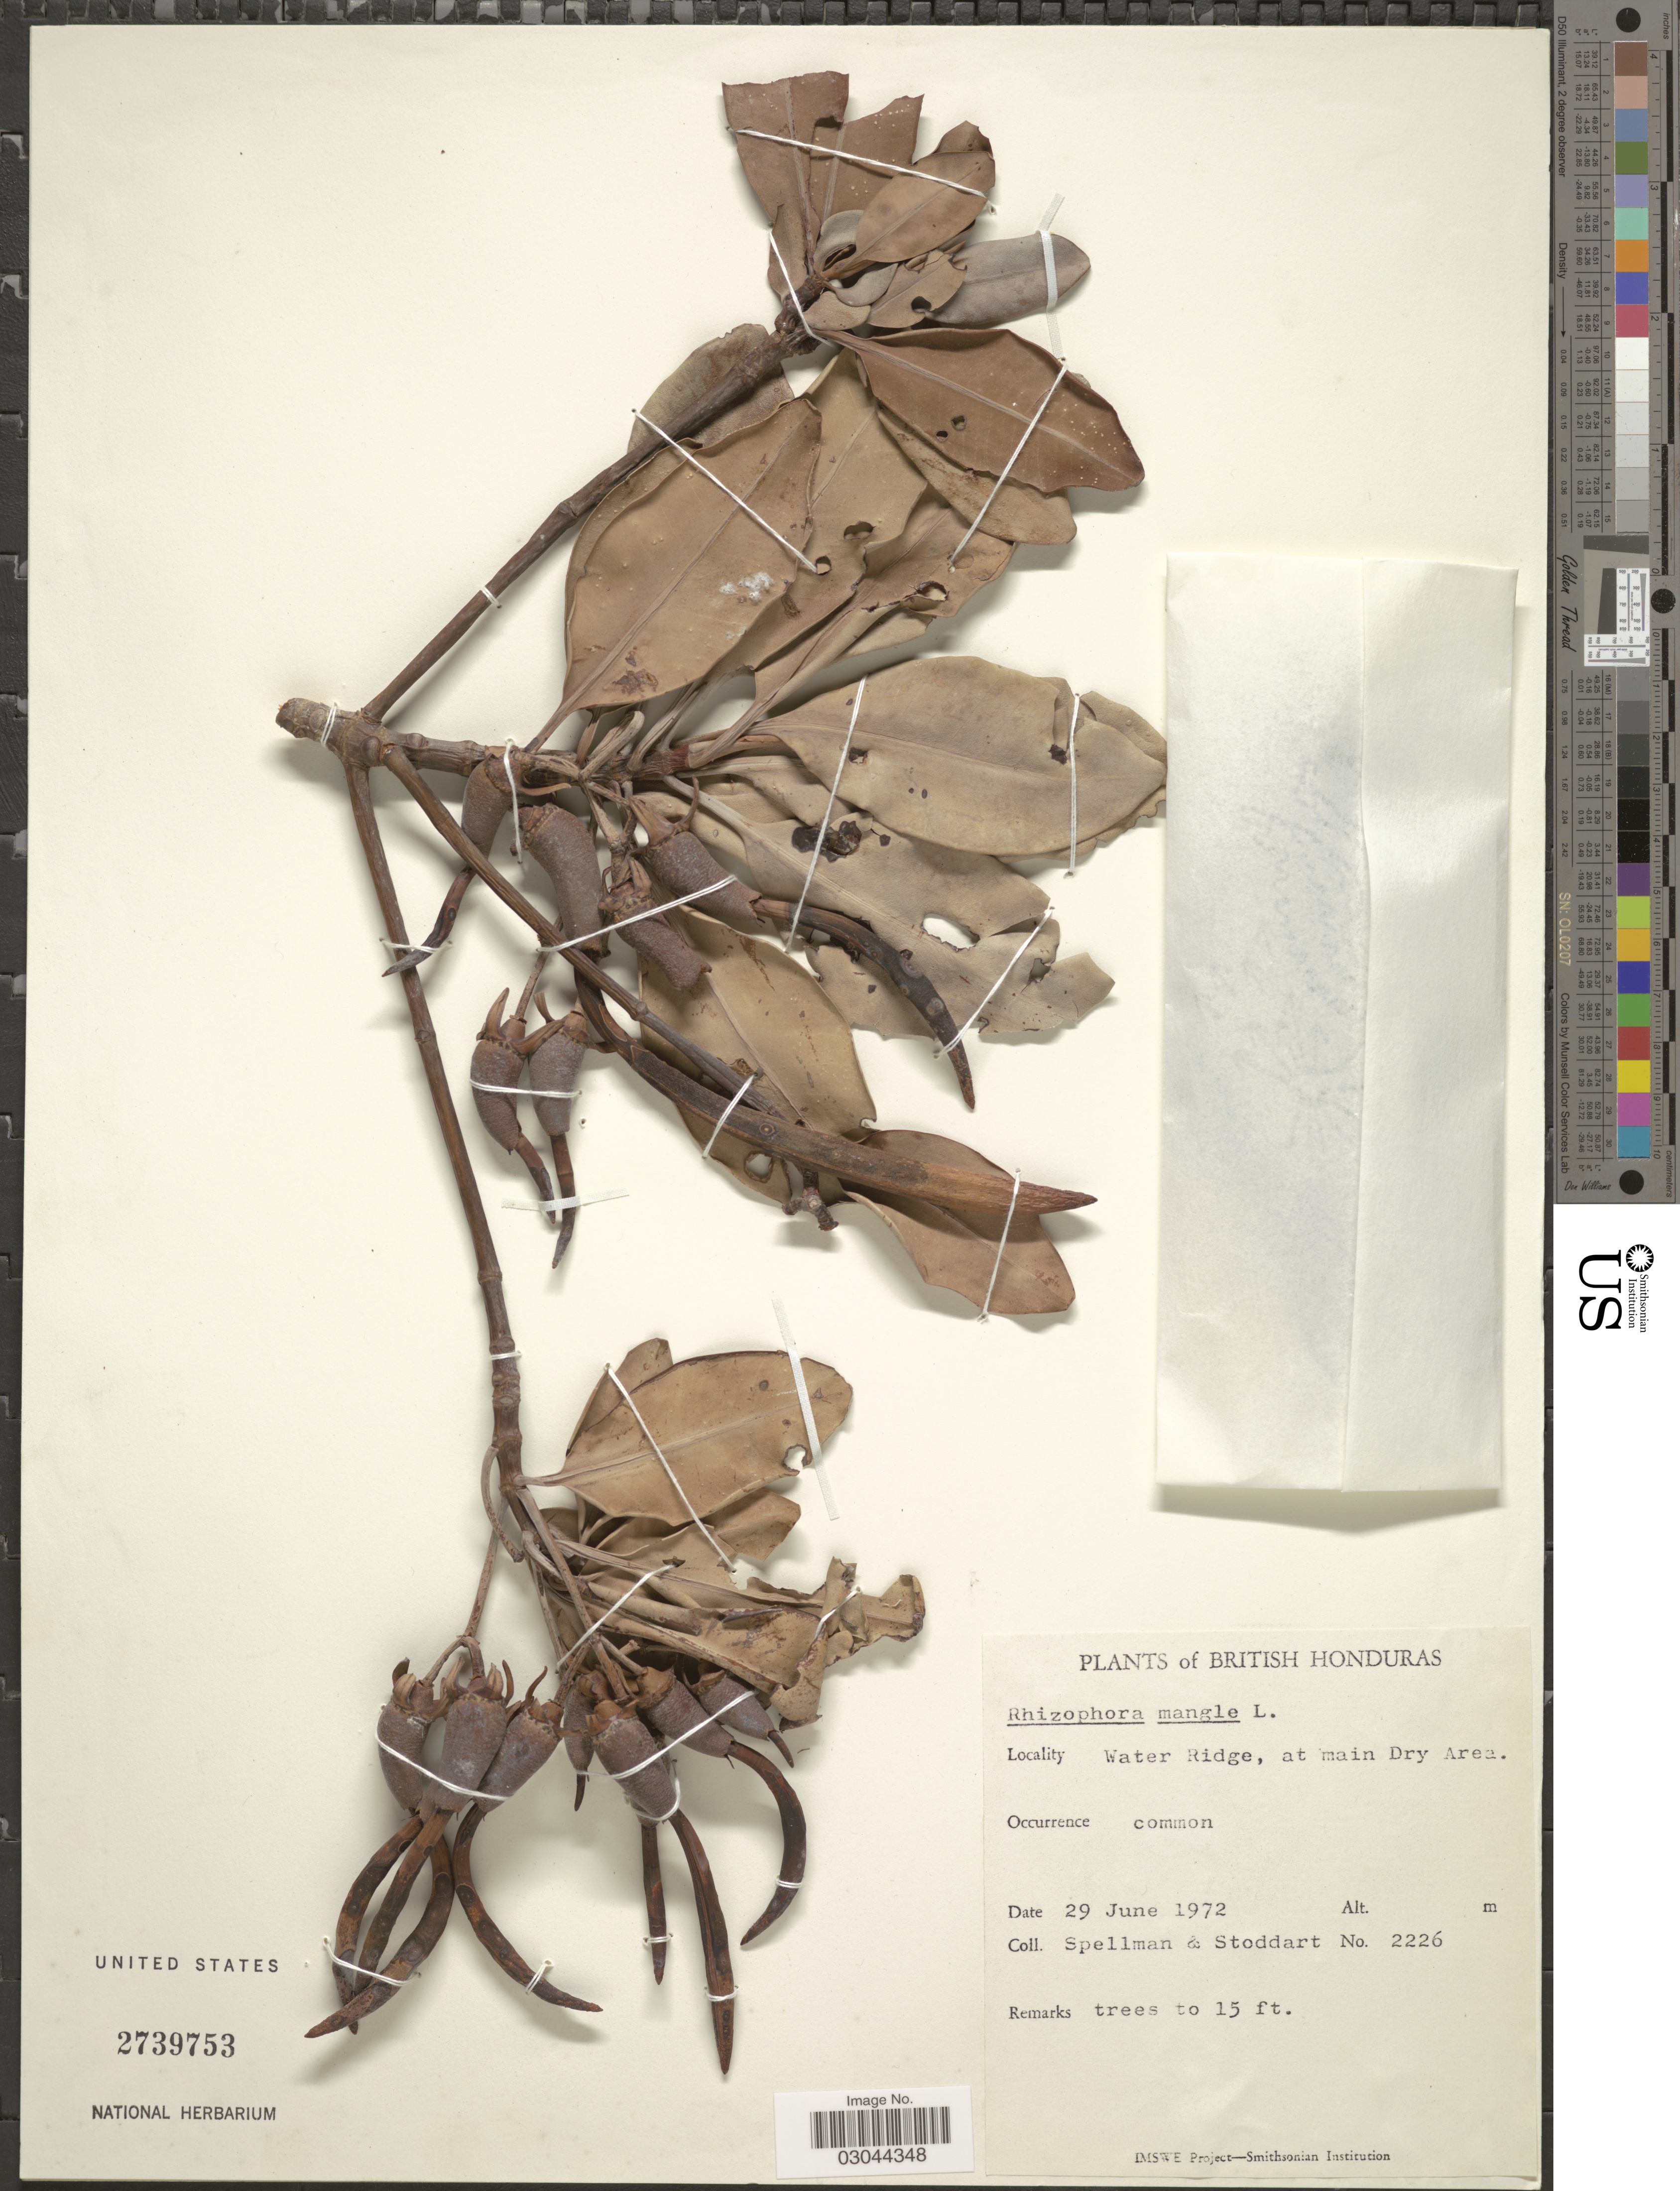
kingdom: Plantae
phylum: Tracheophyta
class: Magnoliopsida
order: Malpighiales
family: Rhizophoraceae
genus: Rhizophora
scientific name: Rhizophora mangle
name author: L.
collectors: Spellman, -- & -. Stoddart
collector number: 2226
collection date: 1972-06-29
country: Belize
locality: British Honduras. Water Ridge, at main Dry area.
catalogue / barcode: US 2739753